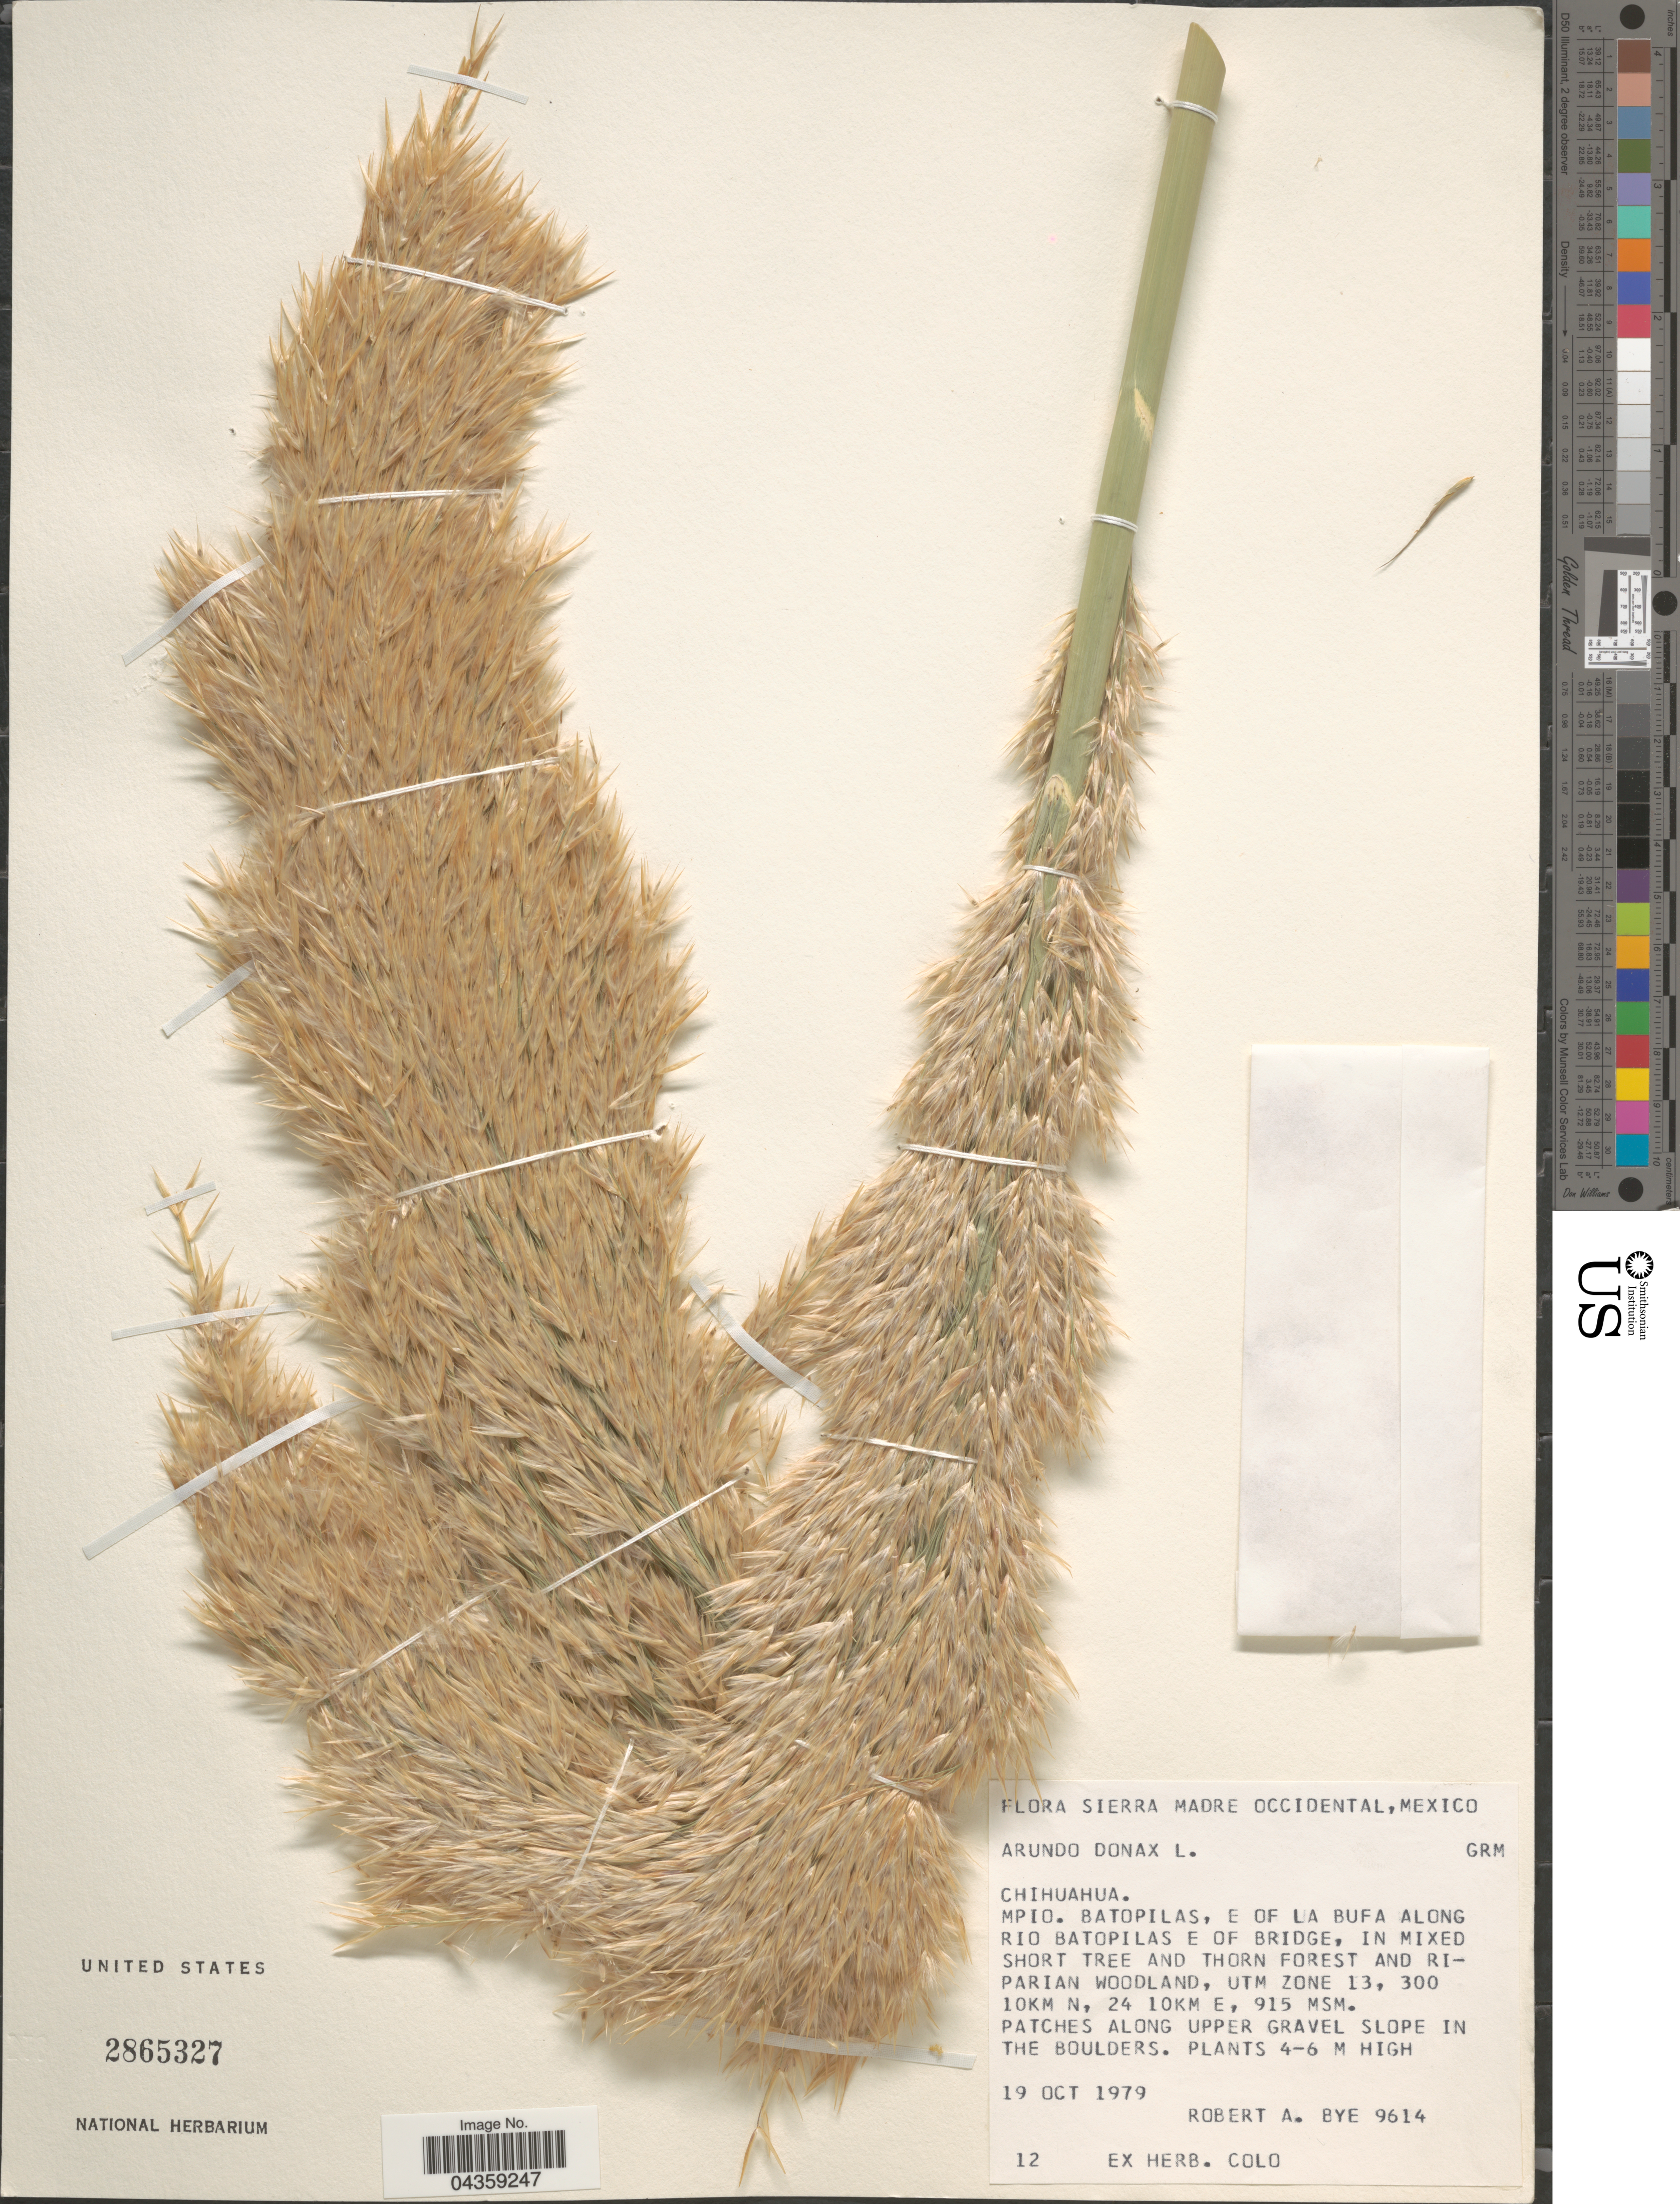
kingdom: Plantae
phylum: Tracheophyta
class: Liliopsida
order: Poales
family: Poaceae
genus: Arundo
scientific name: Arundo donax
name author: L.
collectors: R. A. Bye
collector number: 9614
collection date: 1979-10-19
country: Mexico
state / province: Chihuahua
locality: Sierra Madre Occidental. Mpio. Batopilas, E of La Bufa along Rio Batopilas E of bridge, in mixed short tree and thorn forest and riparian woodland, UTM zone 13, 300. 10km N, 24 10km E.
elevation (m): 915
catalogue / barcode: US 2865327